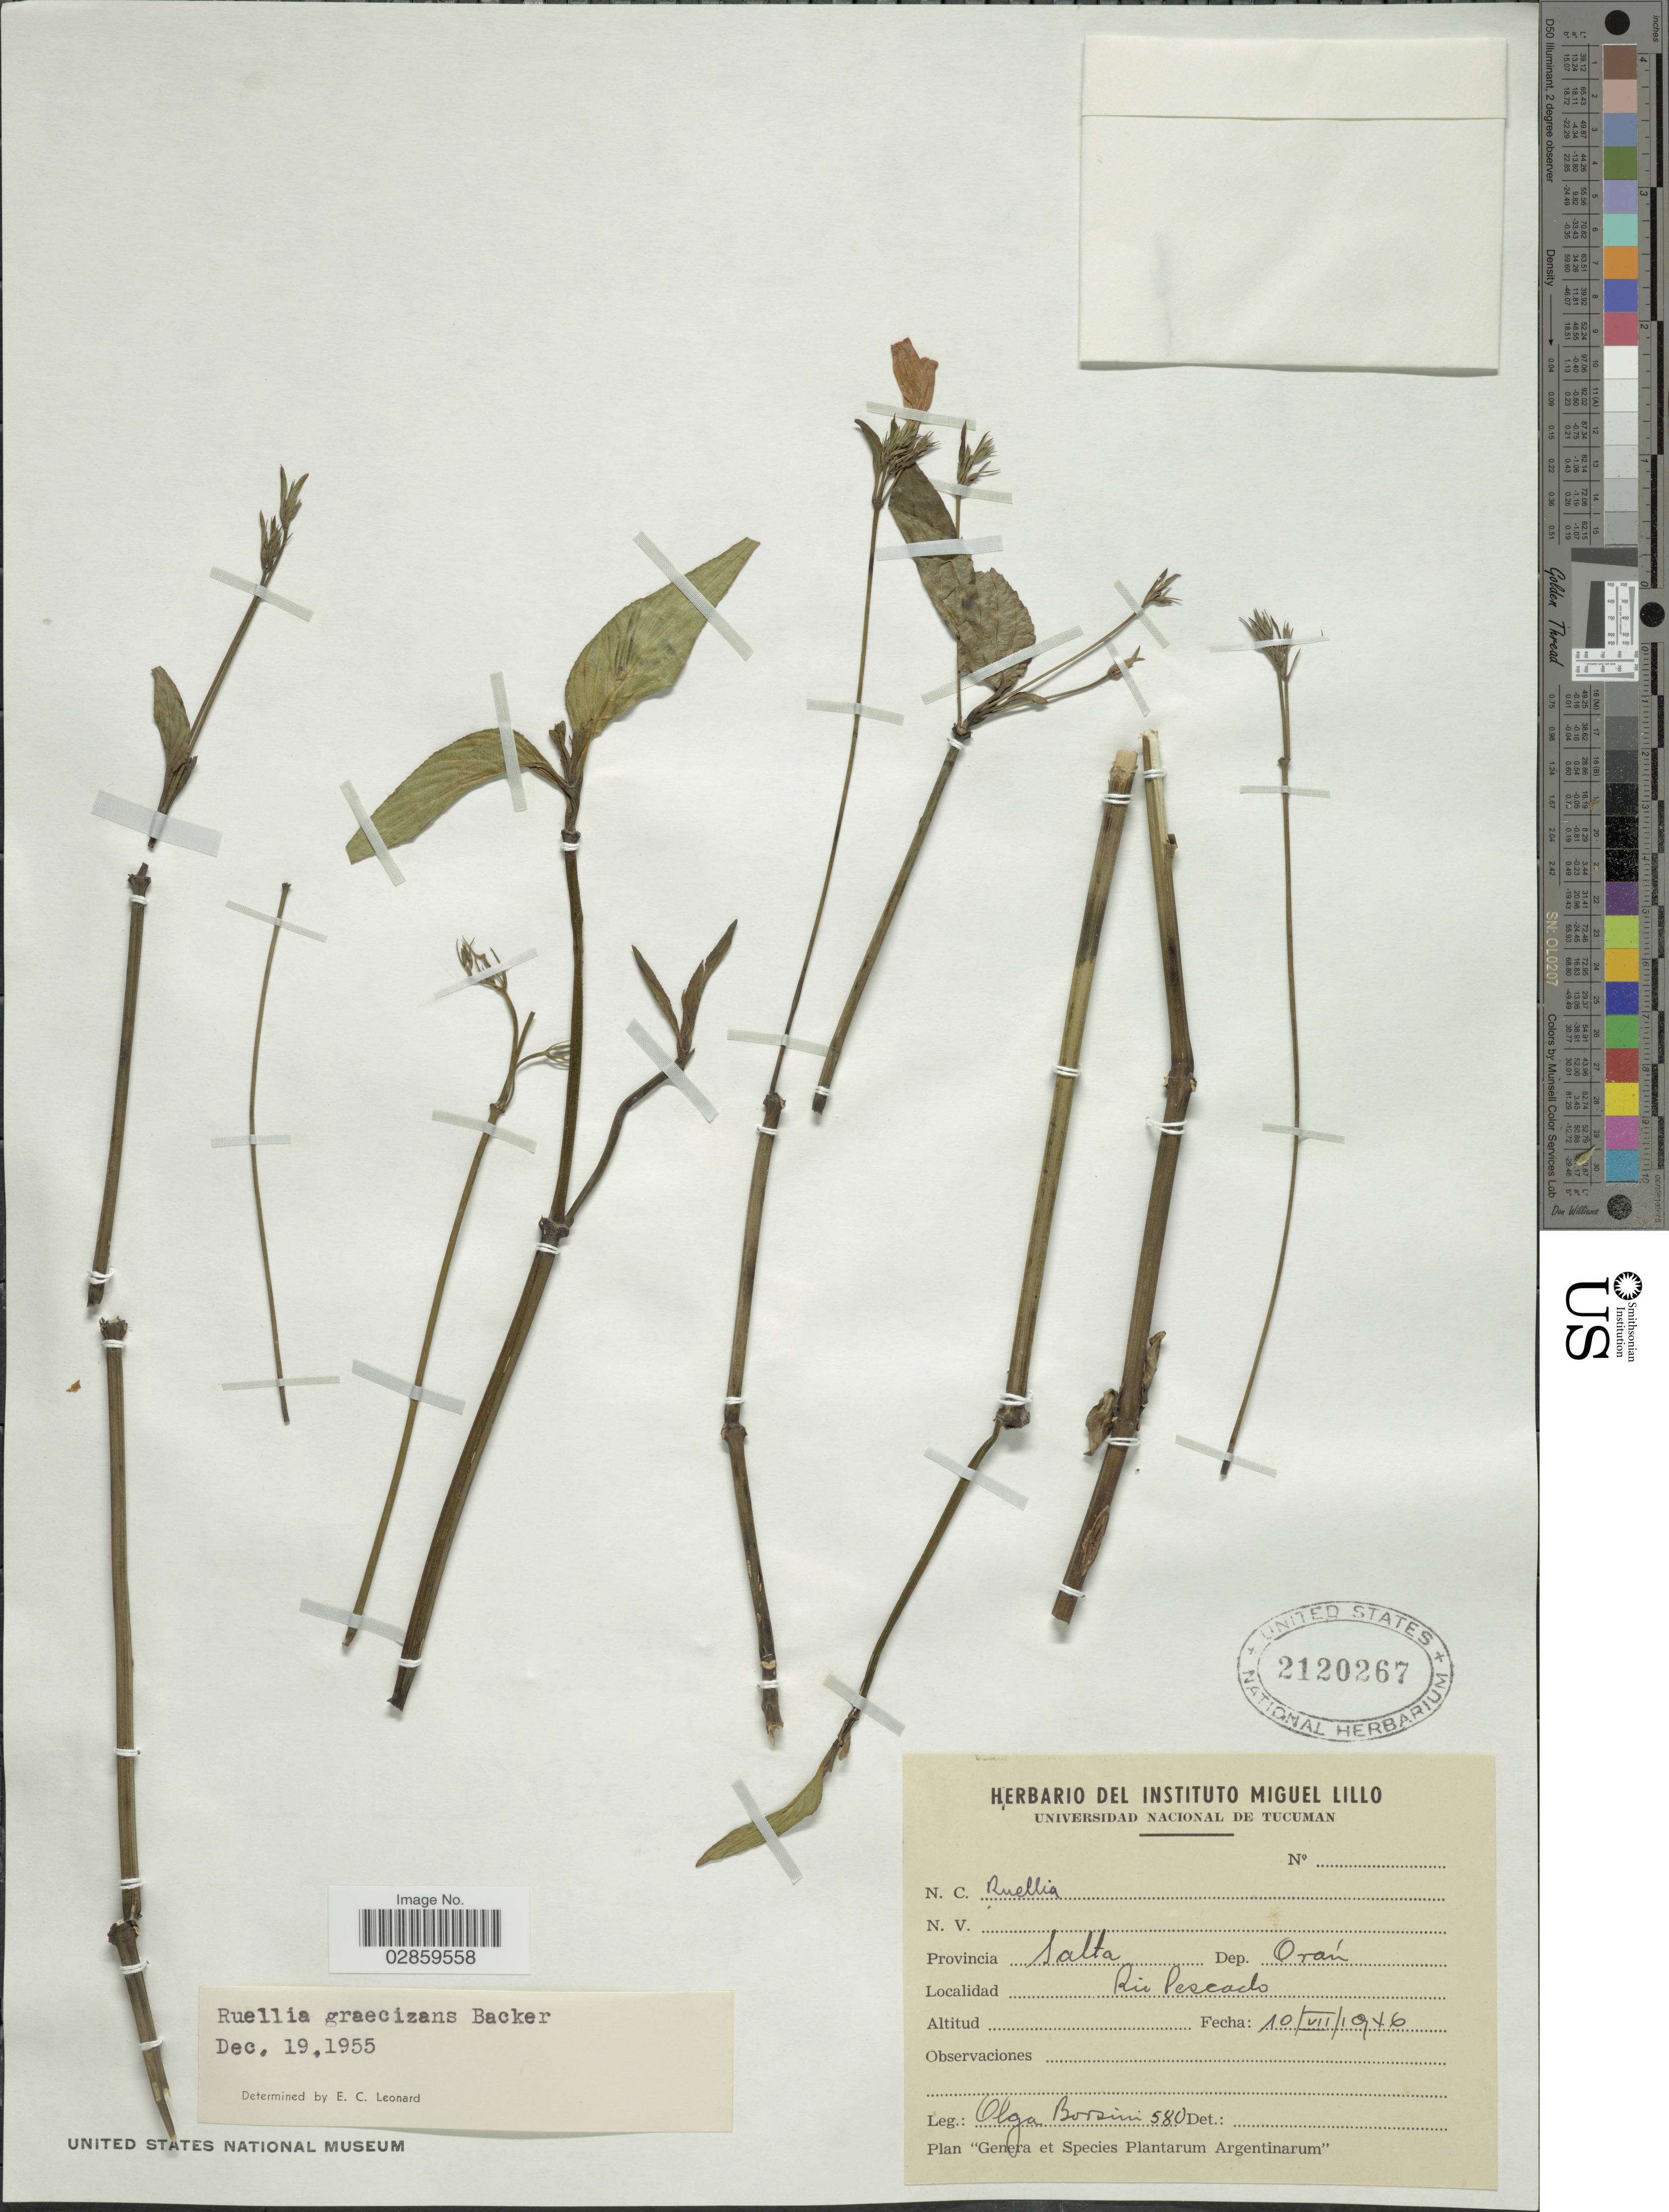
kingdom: Plantae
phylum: Tracheophyta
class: Magnoliopsida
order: Lamiales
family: Acanthaceae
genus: Ruellia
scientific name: Ruellia brevifolia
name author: (Pohl) C. Ezcurra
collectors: O. H. Borsini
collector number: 580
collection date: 1946-07-10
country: Argentina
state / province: Salta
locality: Dep. Orán. Rio Pescado.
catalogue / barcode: US 2120267